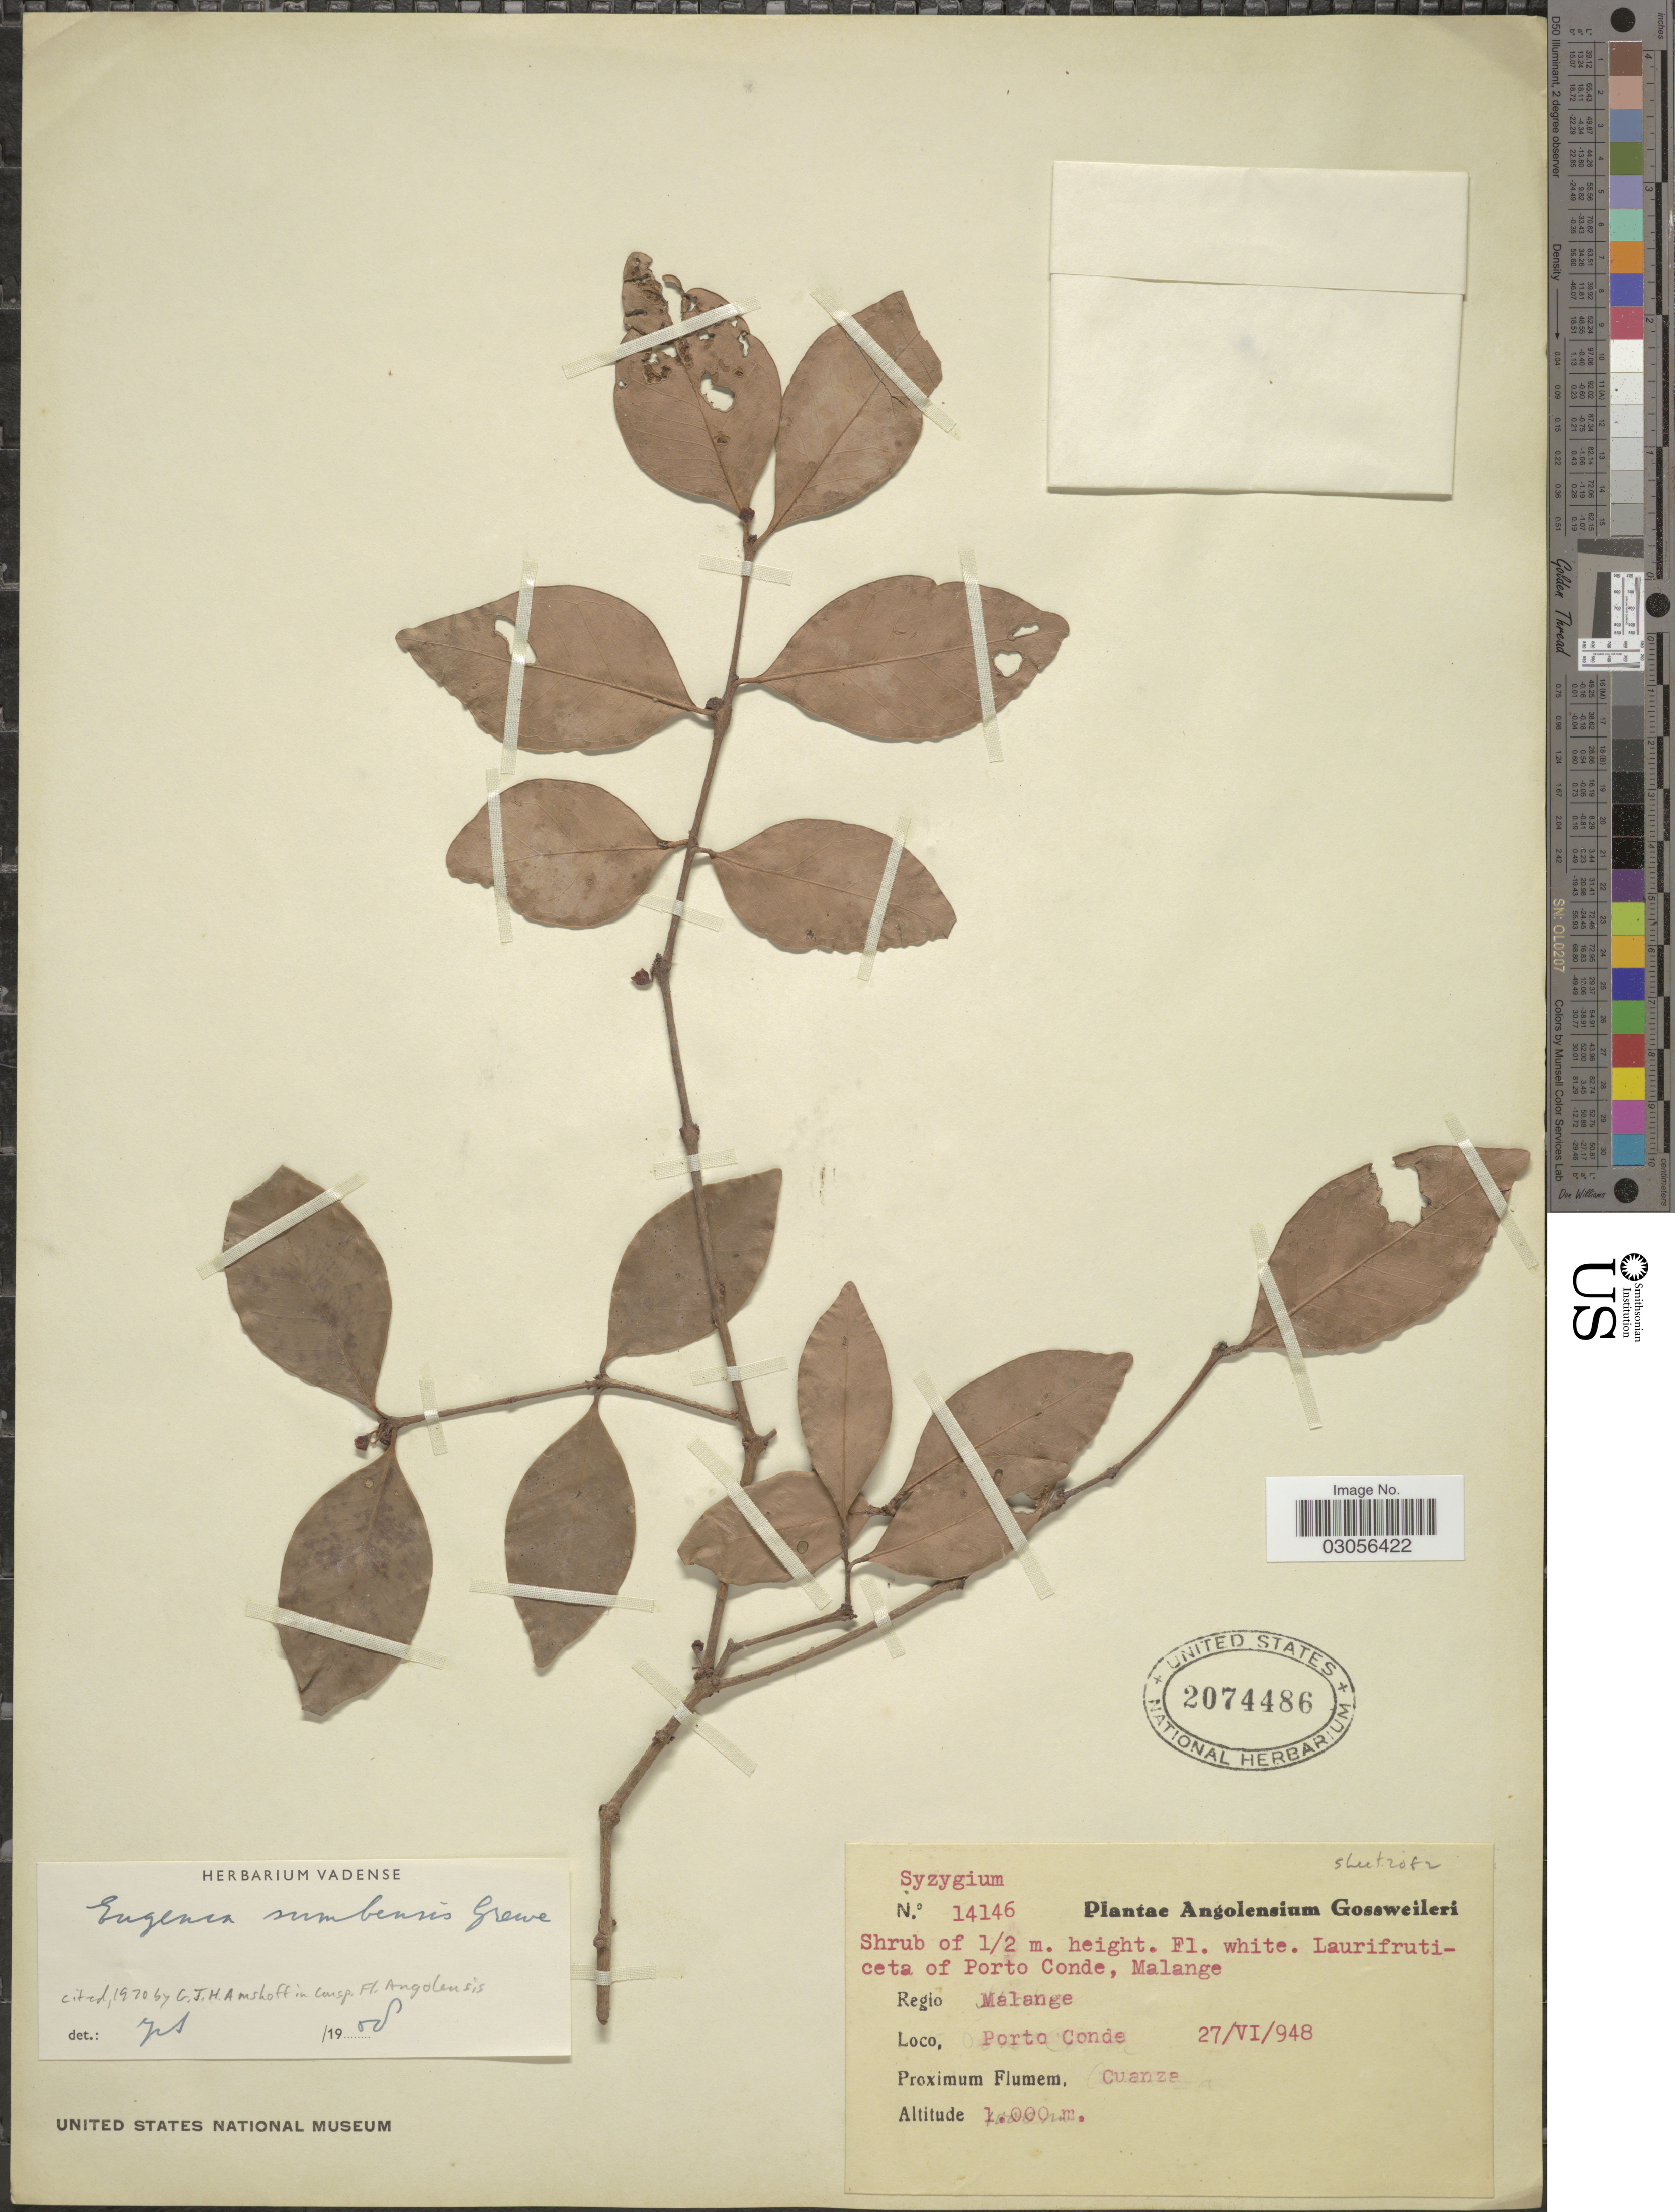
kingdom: Plantae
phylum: Tracheophyta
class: Magnoliopsida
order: Myrtales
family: Myrtaceae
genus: Eugenia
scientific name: Eugenia sumbensis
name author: Greves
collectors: -. Gossweiler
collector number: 14146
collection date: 1948-06-27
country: Angola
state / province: Malange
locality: Regio Malange, Porto Conde, Cuanza.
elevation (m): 1000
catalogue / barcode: US 2074486